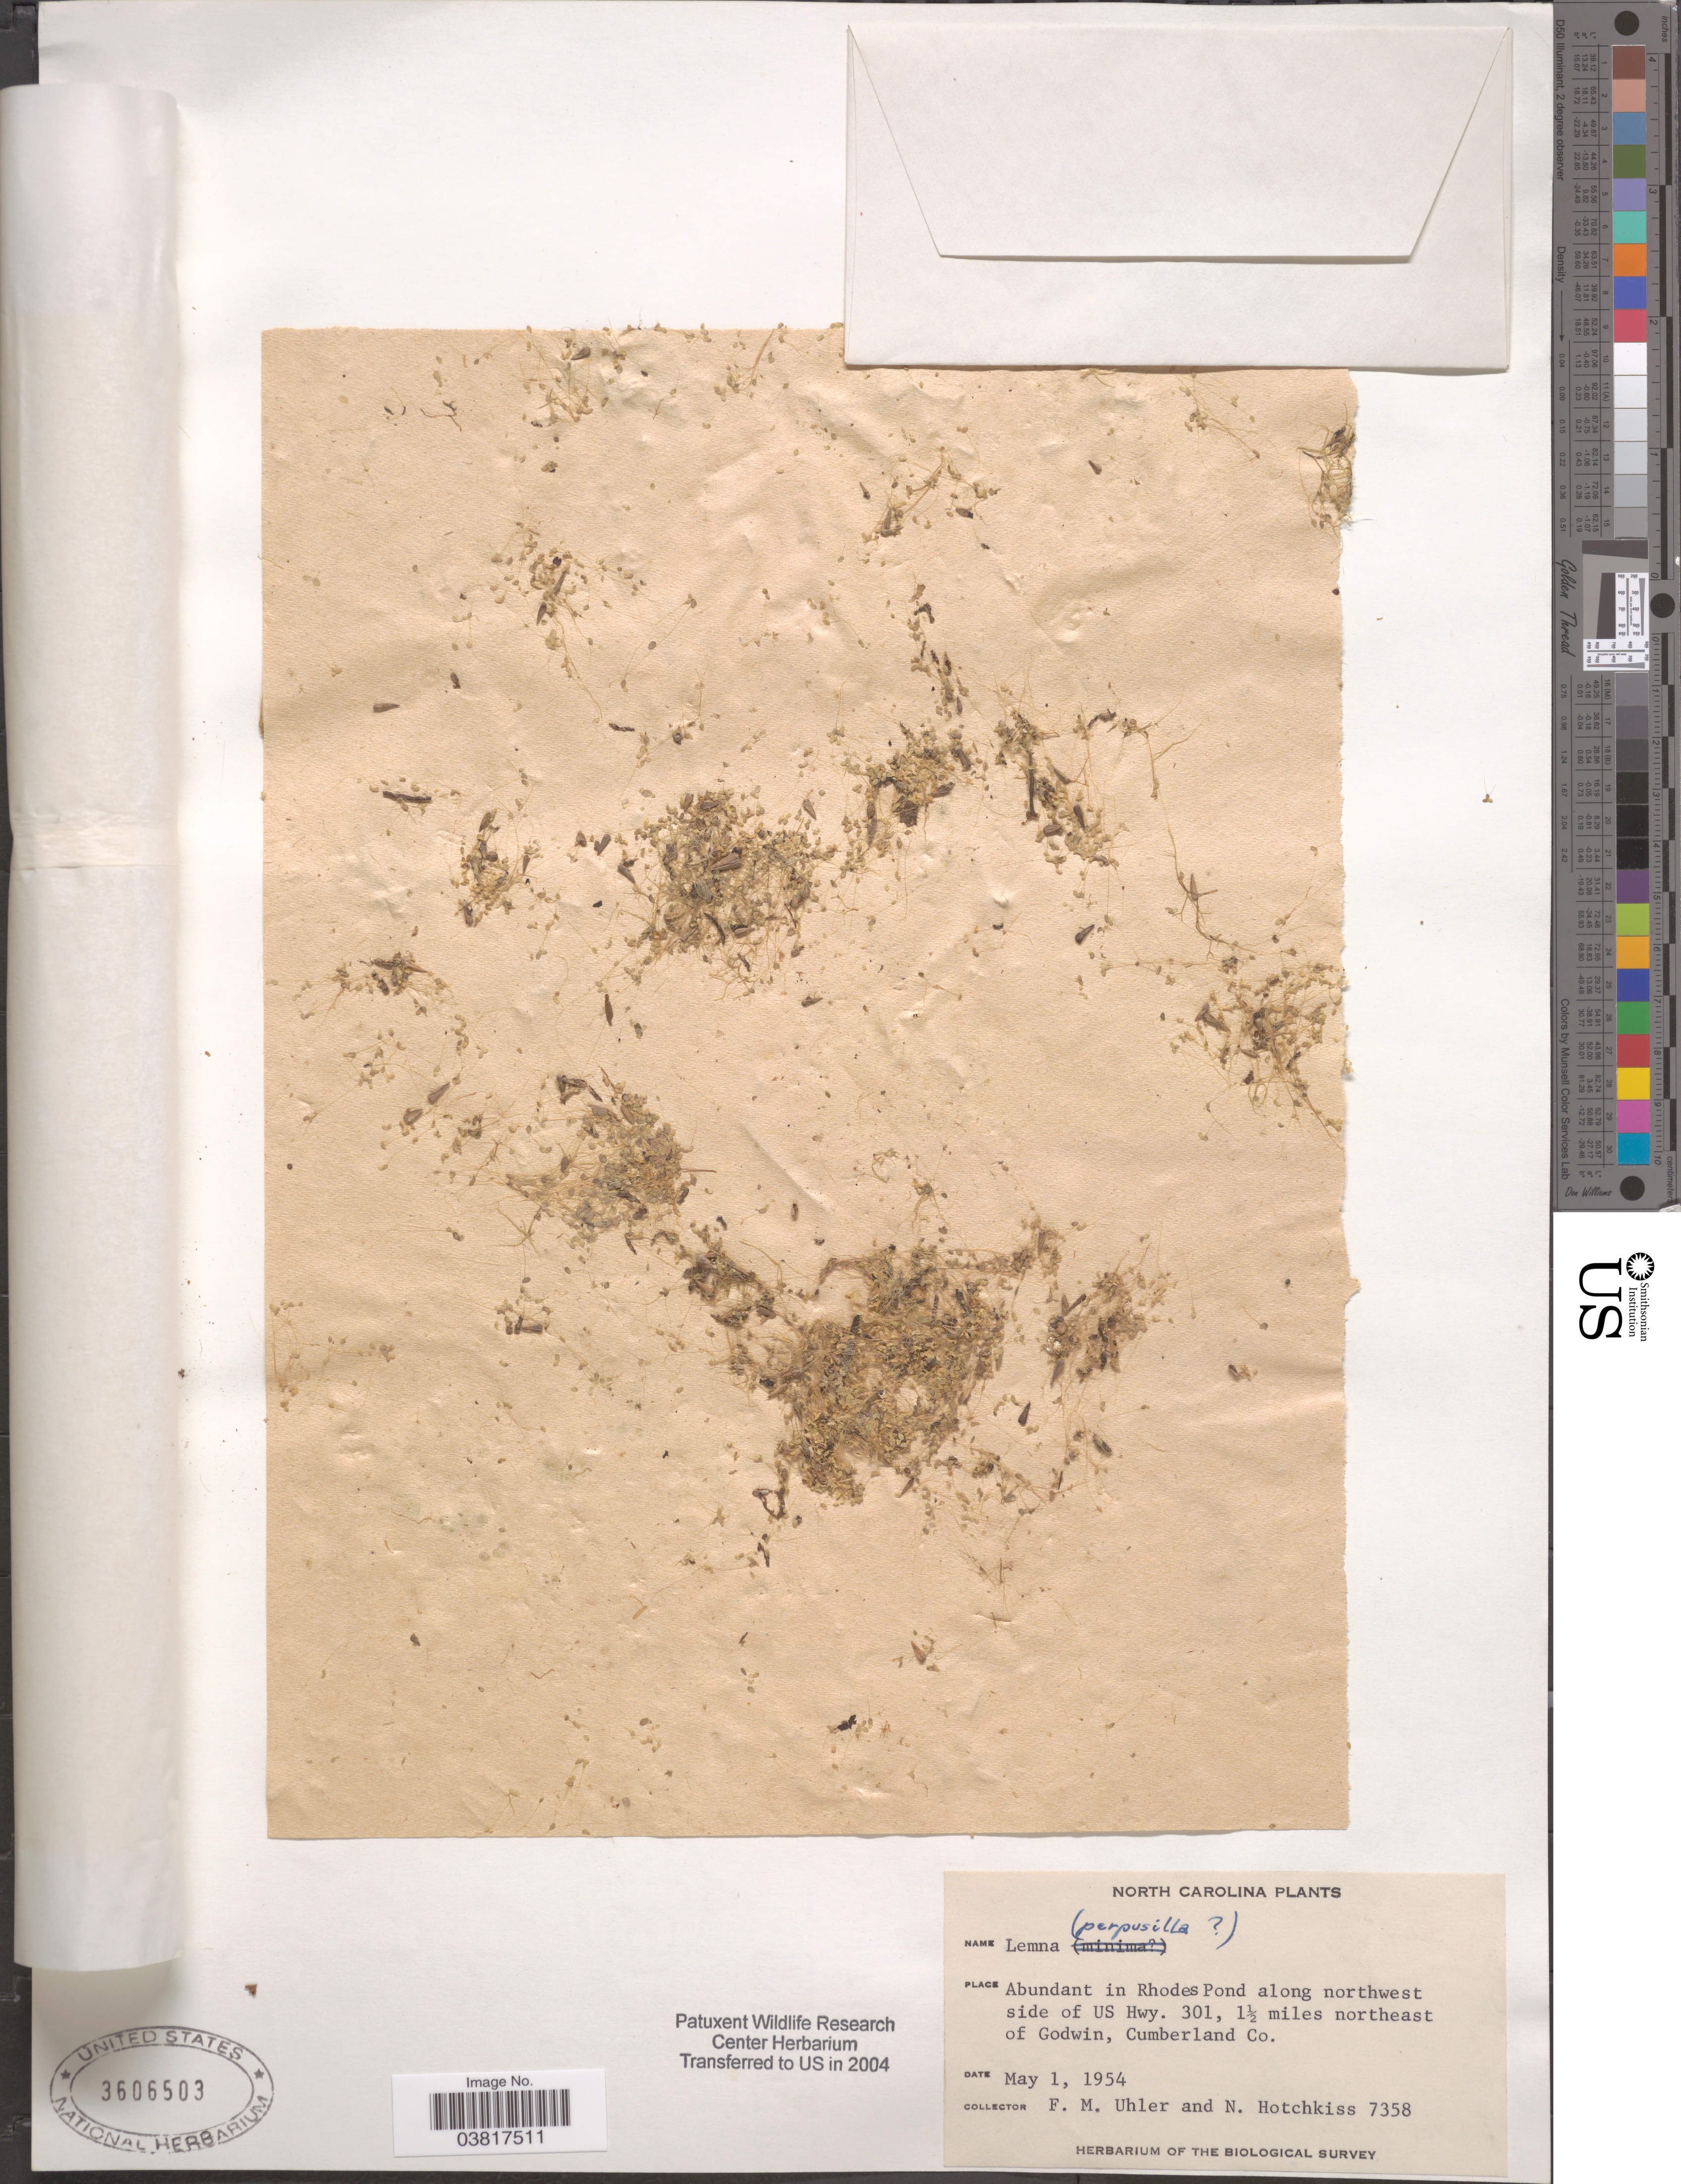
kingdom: Plantae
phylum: Tracheophyta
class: Liliopsida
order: Alismatales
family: Araceae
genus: Lemna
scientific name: Lemna perpusilla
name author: Torr.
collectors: F. M. Uhler & N. Hotchkiss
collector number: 7358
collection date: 1954-05-01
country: United States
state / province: North Carolina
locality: In Rhodes Pond along northwest side of US Hwy. 301, 1½ miles northeast of Godwin, Cumberland Co.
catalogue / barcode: US 3606503